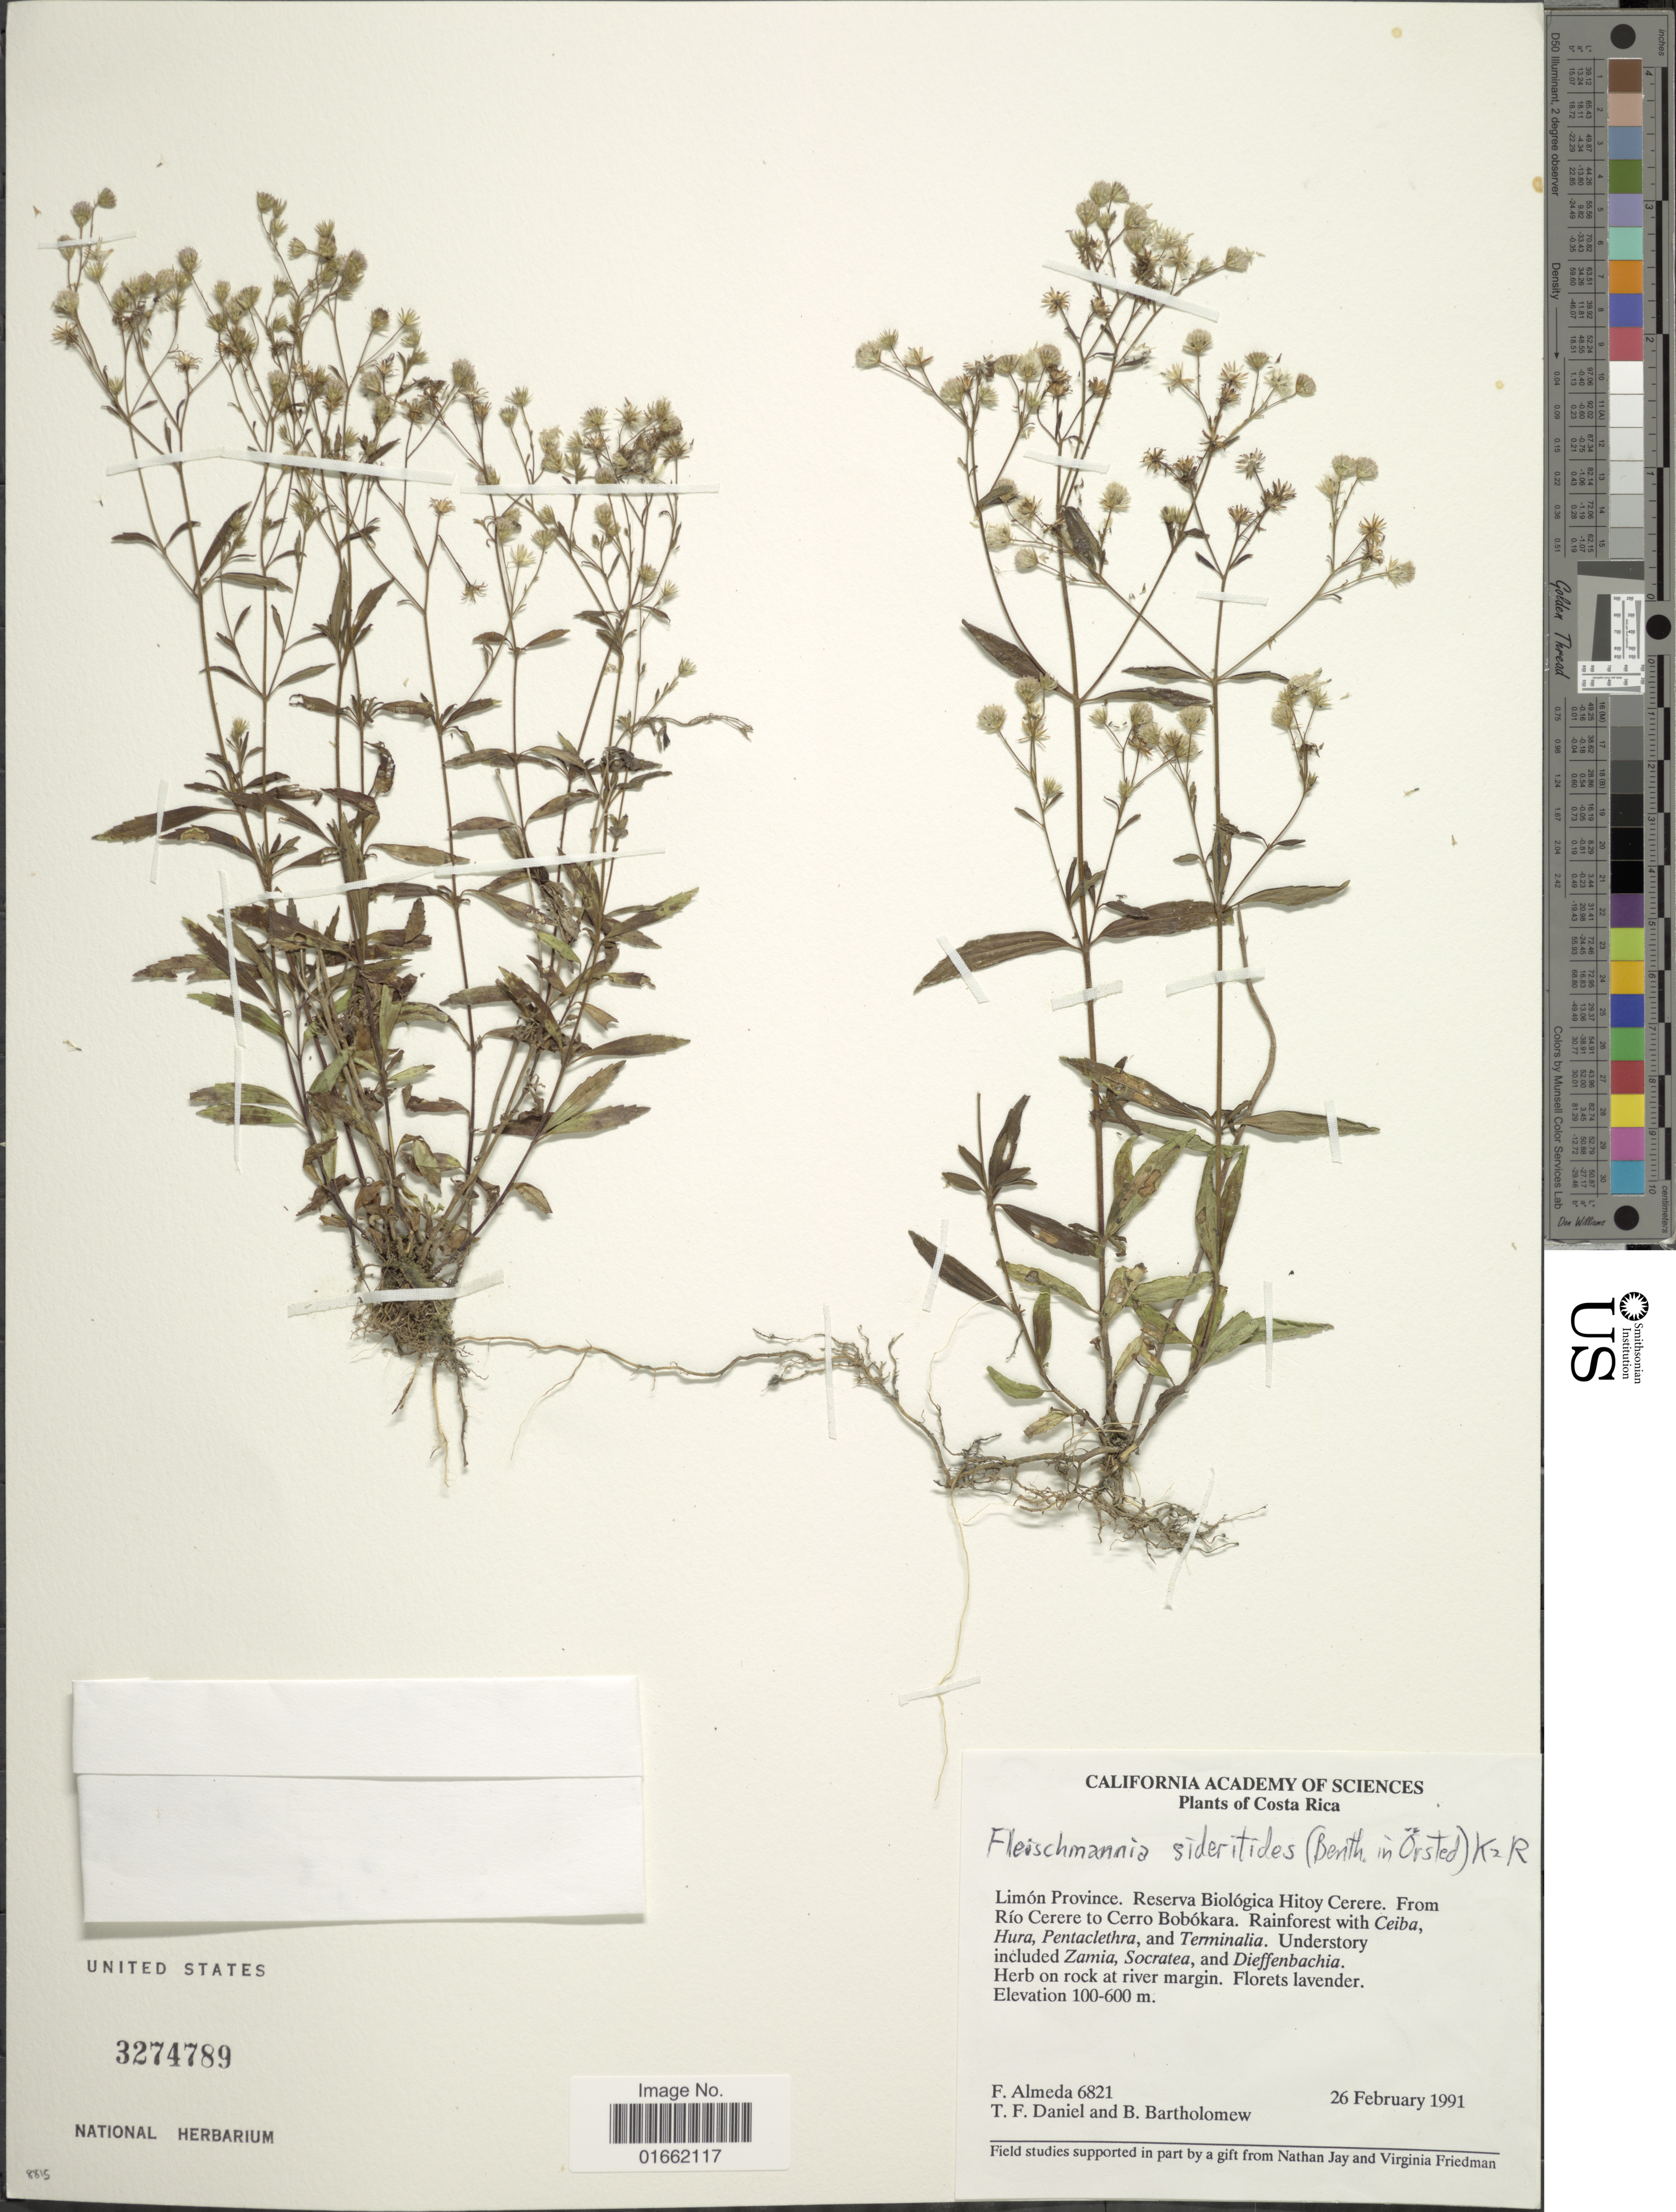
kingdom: Plantae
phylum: Tracheophyta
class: Magnoliopsida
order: Asterales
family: Asteraceae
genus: Fleischmannia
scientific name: Fleischmannia sideritides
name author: (Benth. in Oerst.) R.M. King & H. Rob.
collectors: F. Almeda, T. F. Daniel & B. Bartholomew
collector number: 6821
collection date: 1991-02-26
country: Costa Rica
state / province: Limón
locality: Limón Province. Reserva Biológica Hitoy Cerere. From Río Cerere to Cerro Bobókara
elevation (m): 100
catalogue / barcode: US 3274789